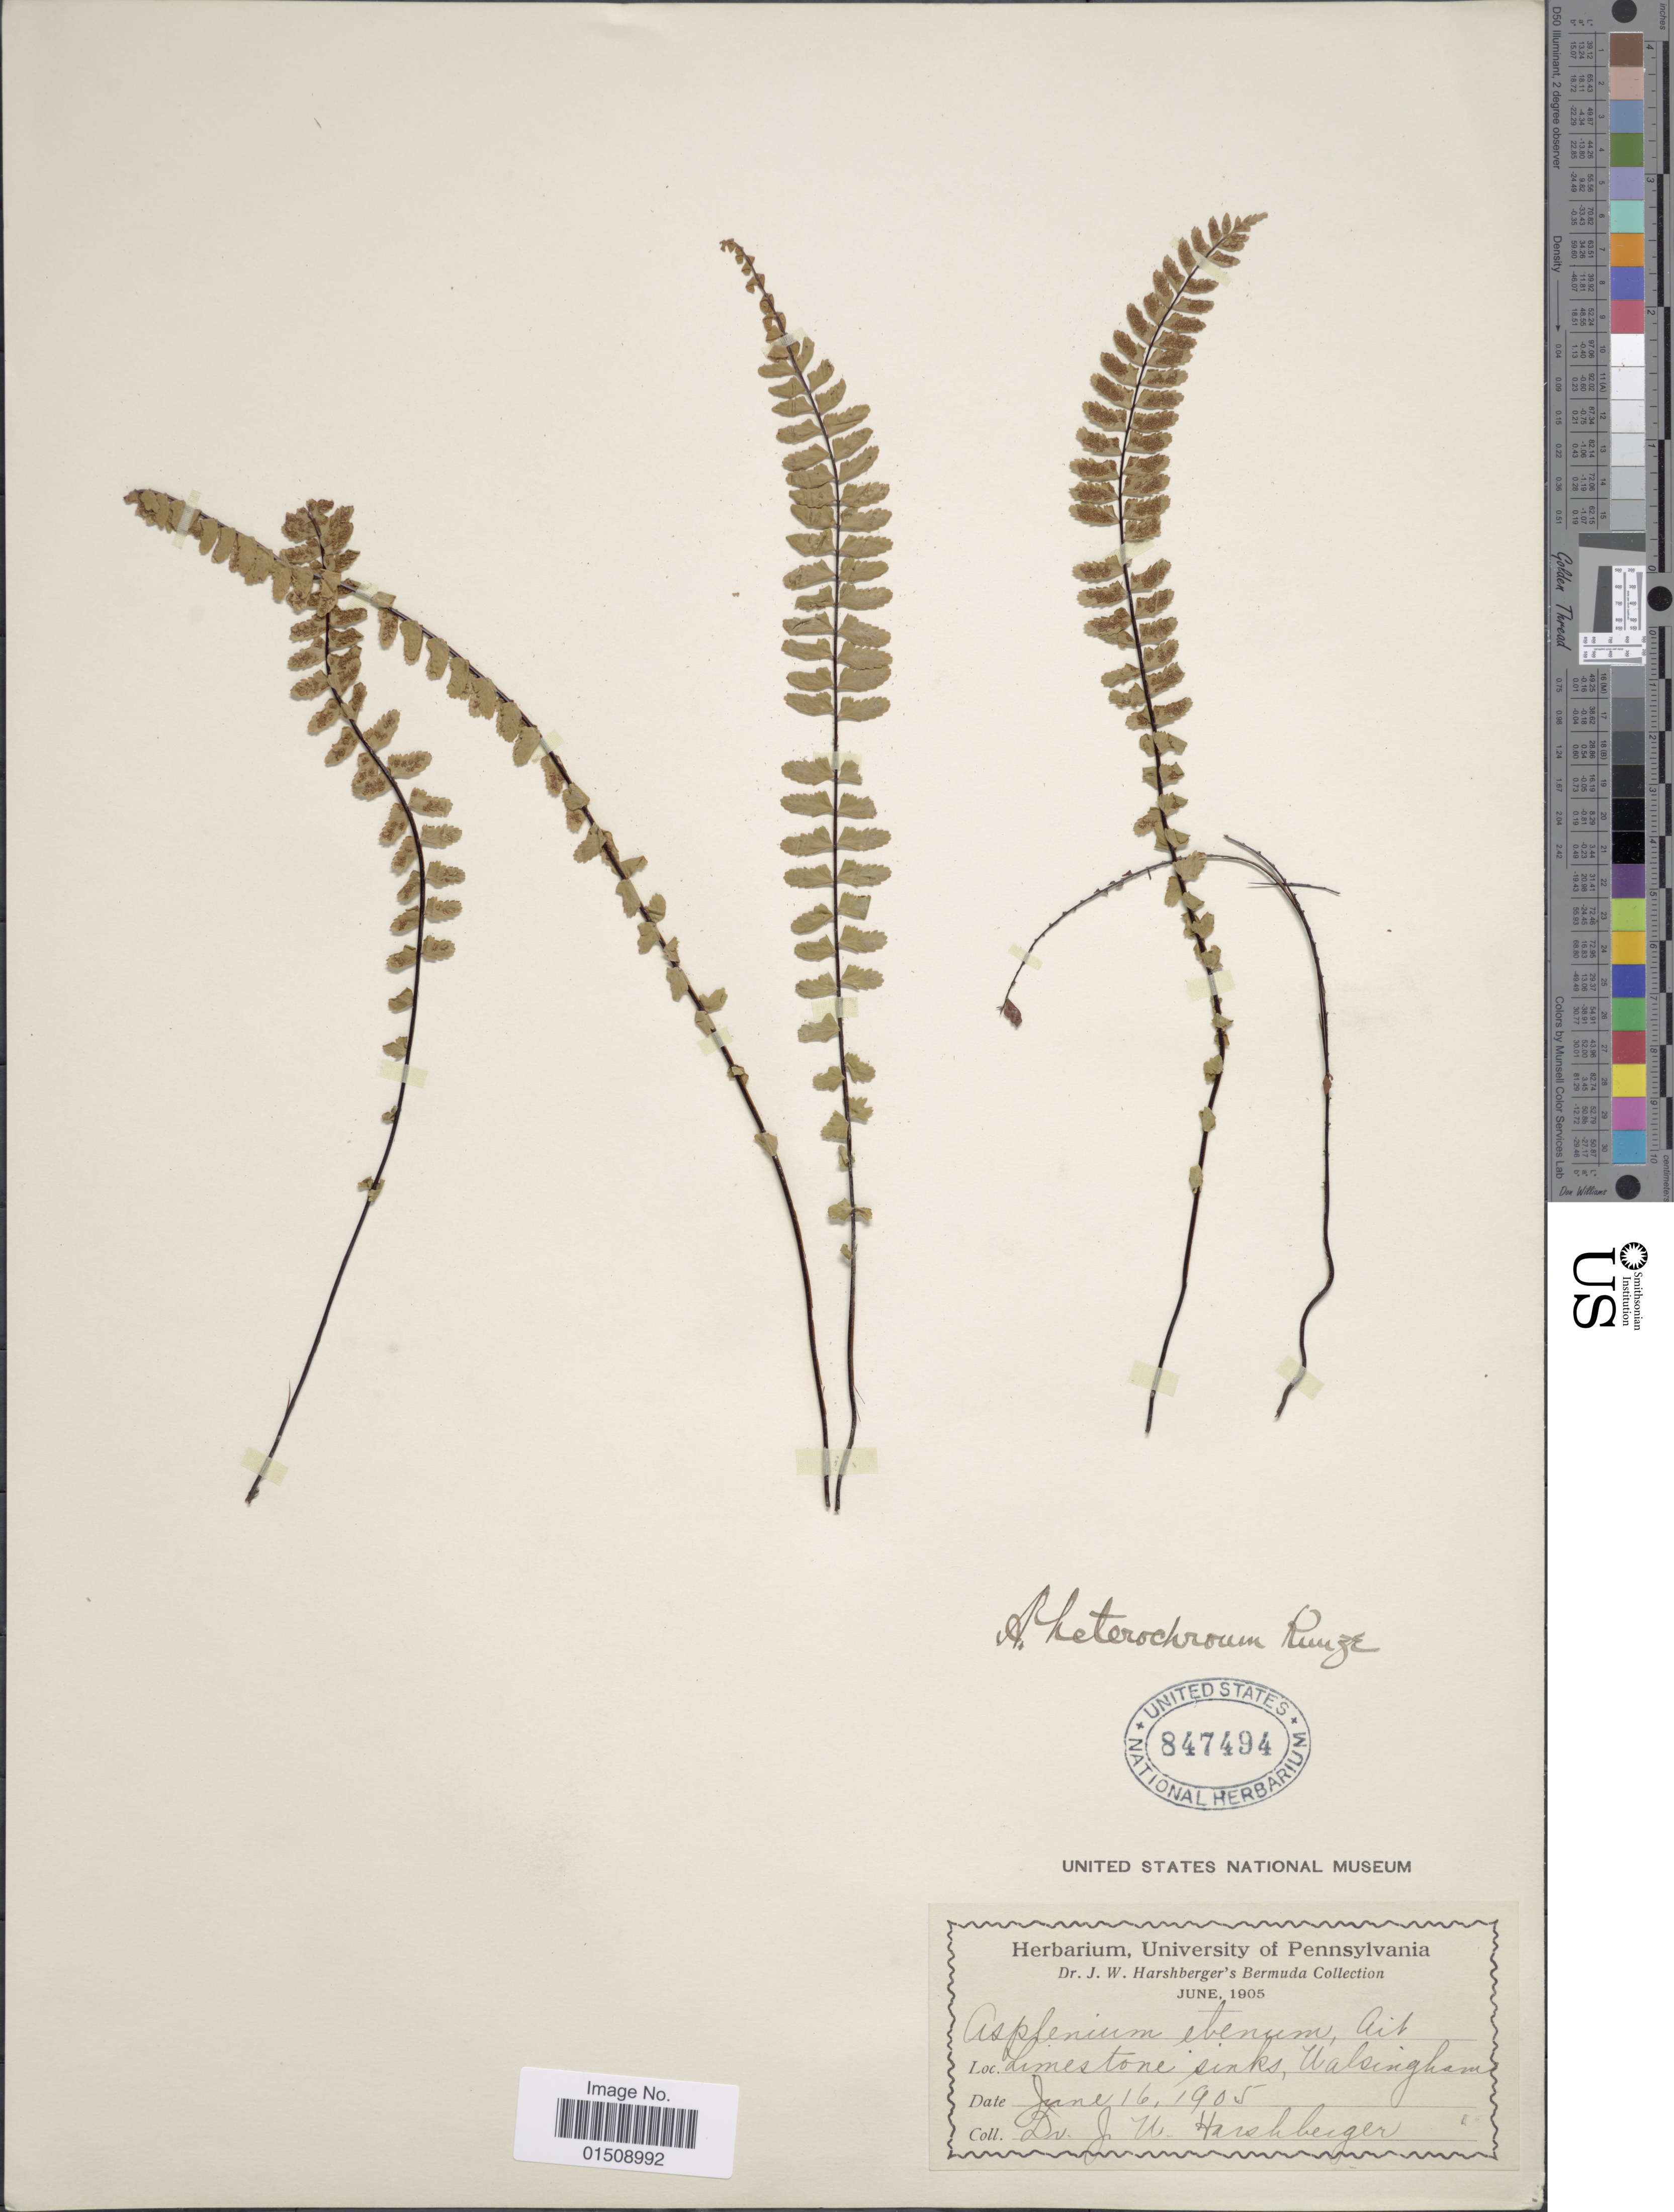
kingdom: Plantae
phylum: Tracheophyta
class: Polypodiopsida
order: Polypodiales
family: Aspleniaceae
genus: Asplenium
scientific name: Asplenium heterochroum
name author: Kunze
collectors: J. W. Harshberger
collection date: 1905-06-16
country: Bermuda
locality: Walsingham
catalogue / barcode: US 847494